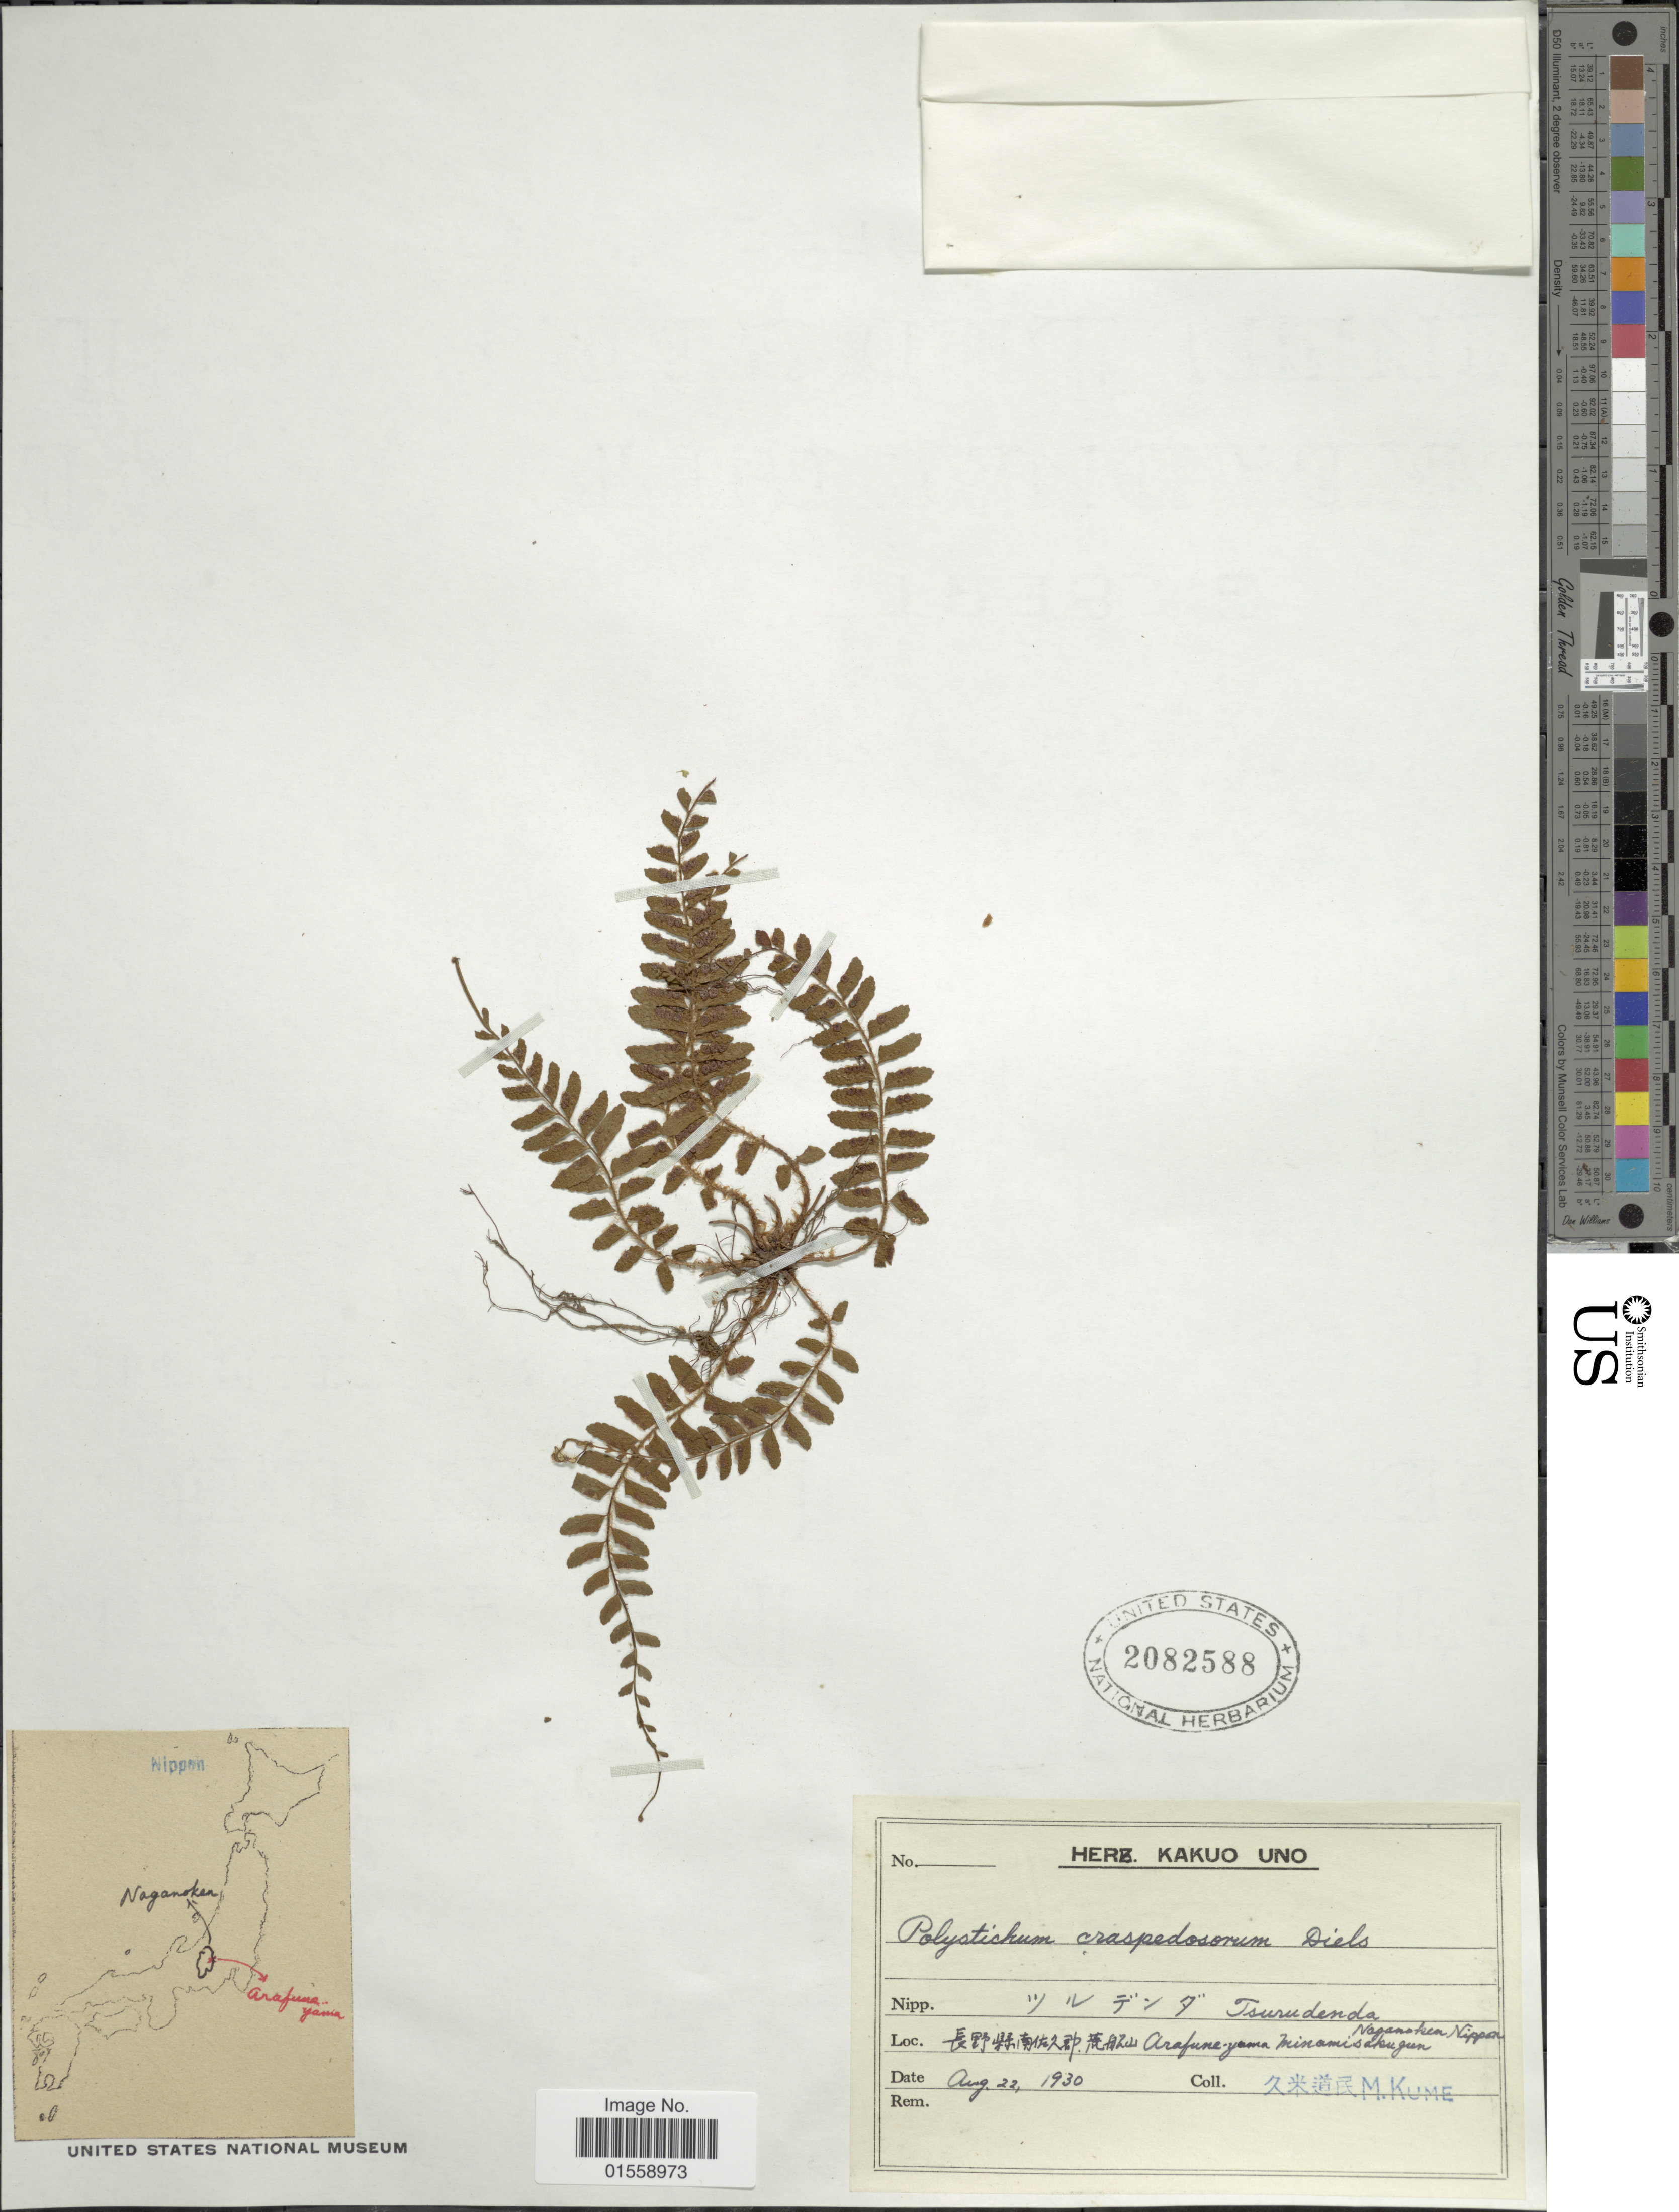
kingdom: Plantae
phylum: Tracheophyta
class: Polypodiopsida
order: Polypodiales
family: Dryopteridaceae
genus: Polystichum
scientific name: Polystichum craspedosorum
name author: (Maxim.) Diels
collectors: M. Kume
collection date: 1930-08-23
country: Japan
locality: Tsurudenda, Arafune-yama Minamisakugan, Napanokan, Nippon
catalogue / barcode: US 2082588